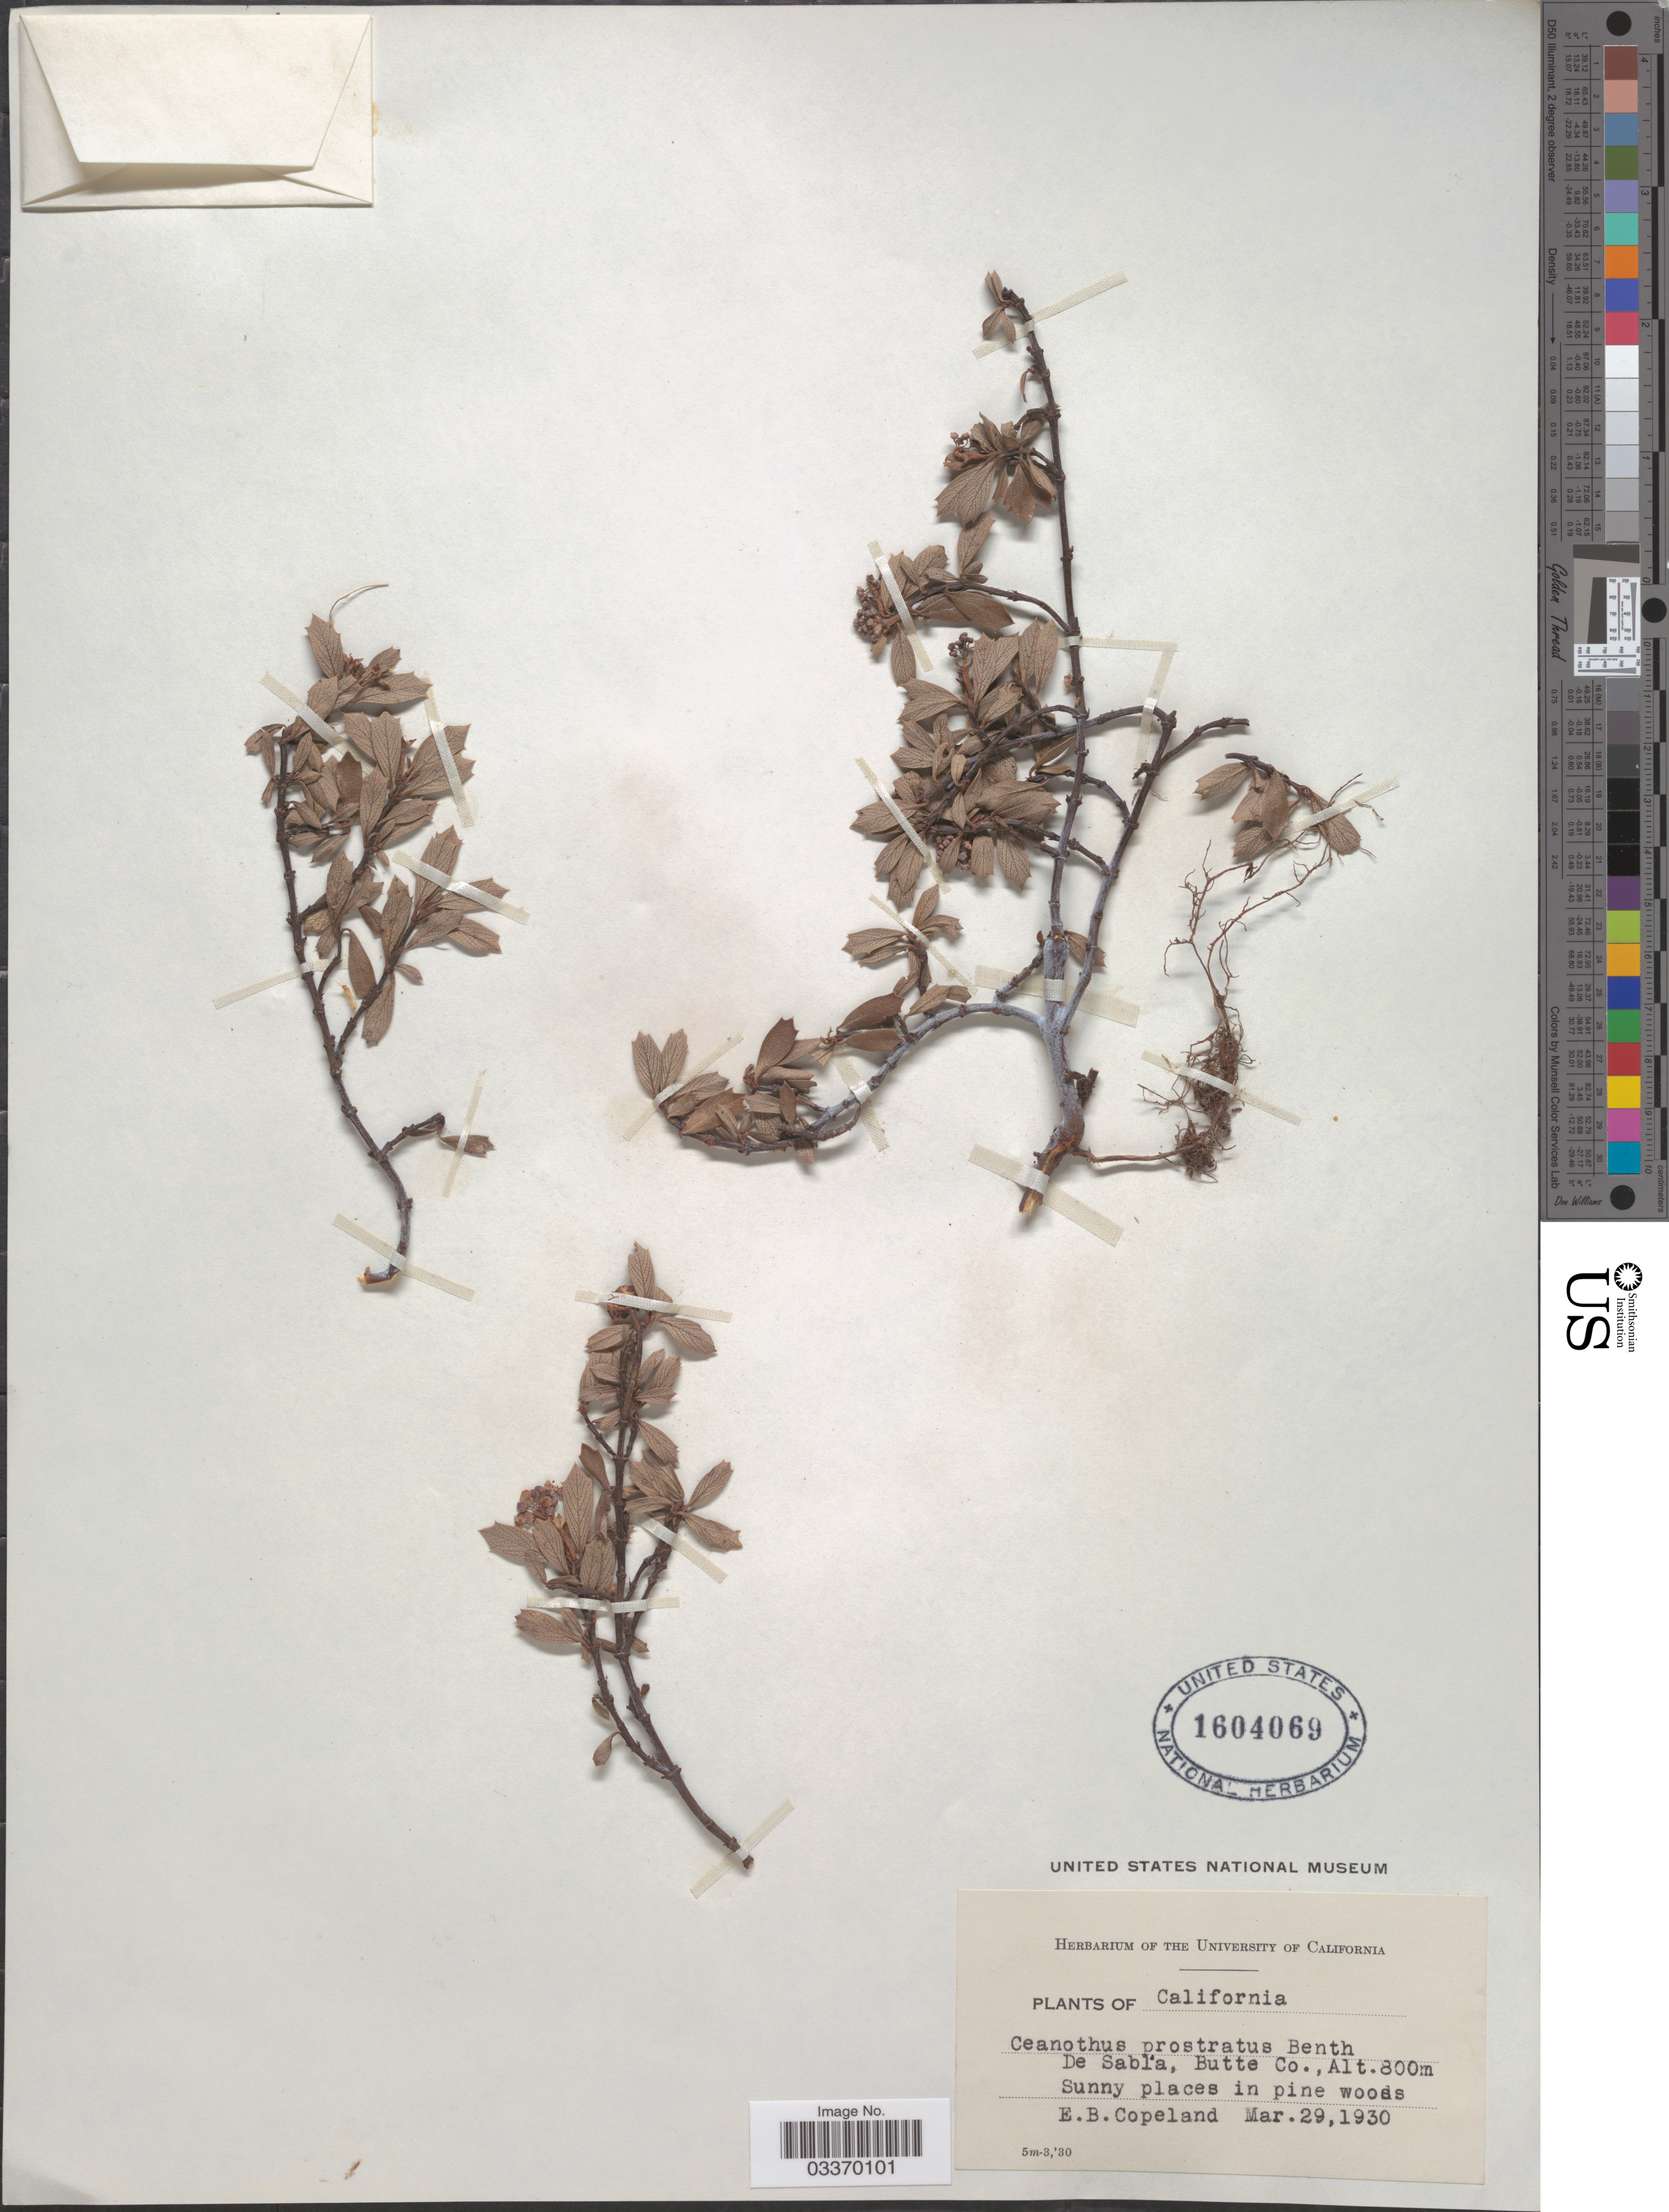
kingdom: Plantae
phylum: Tracheophyta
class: Magnoliopsida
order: Rosales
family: Rhamnaceae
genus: Ceanothus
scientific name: Ceanothus prostratus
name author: Benth.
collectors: E. B. Copeland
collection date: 1930-03-29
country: United States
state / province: California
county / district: Butte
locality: De Sabl'a, Butte Co., Sunny places in pine woods.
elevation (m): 800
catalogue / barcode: US 1604069